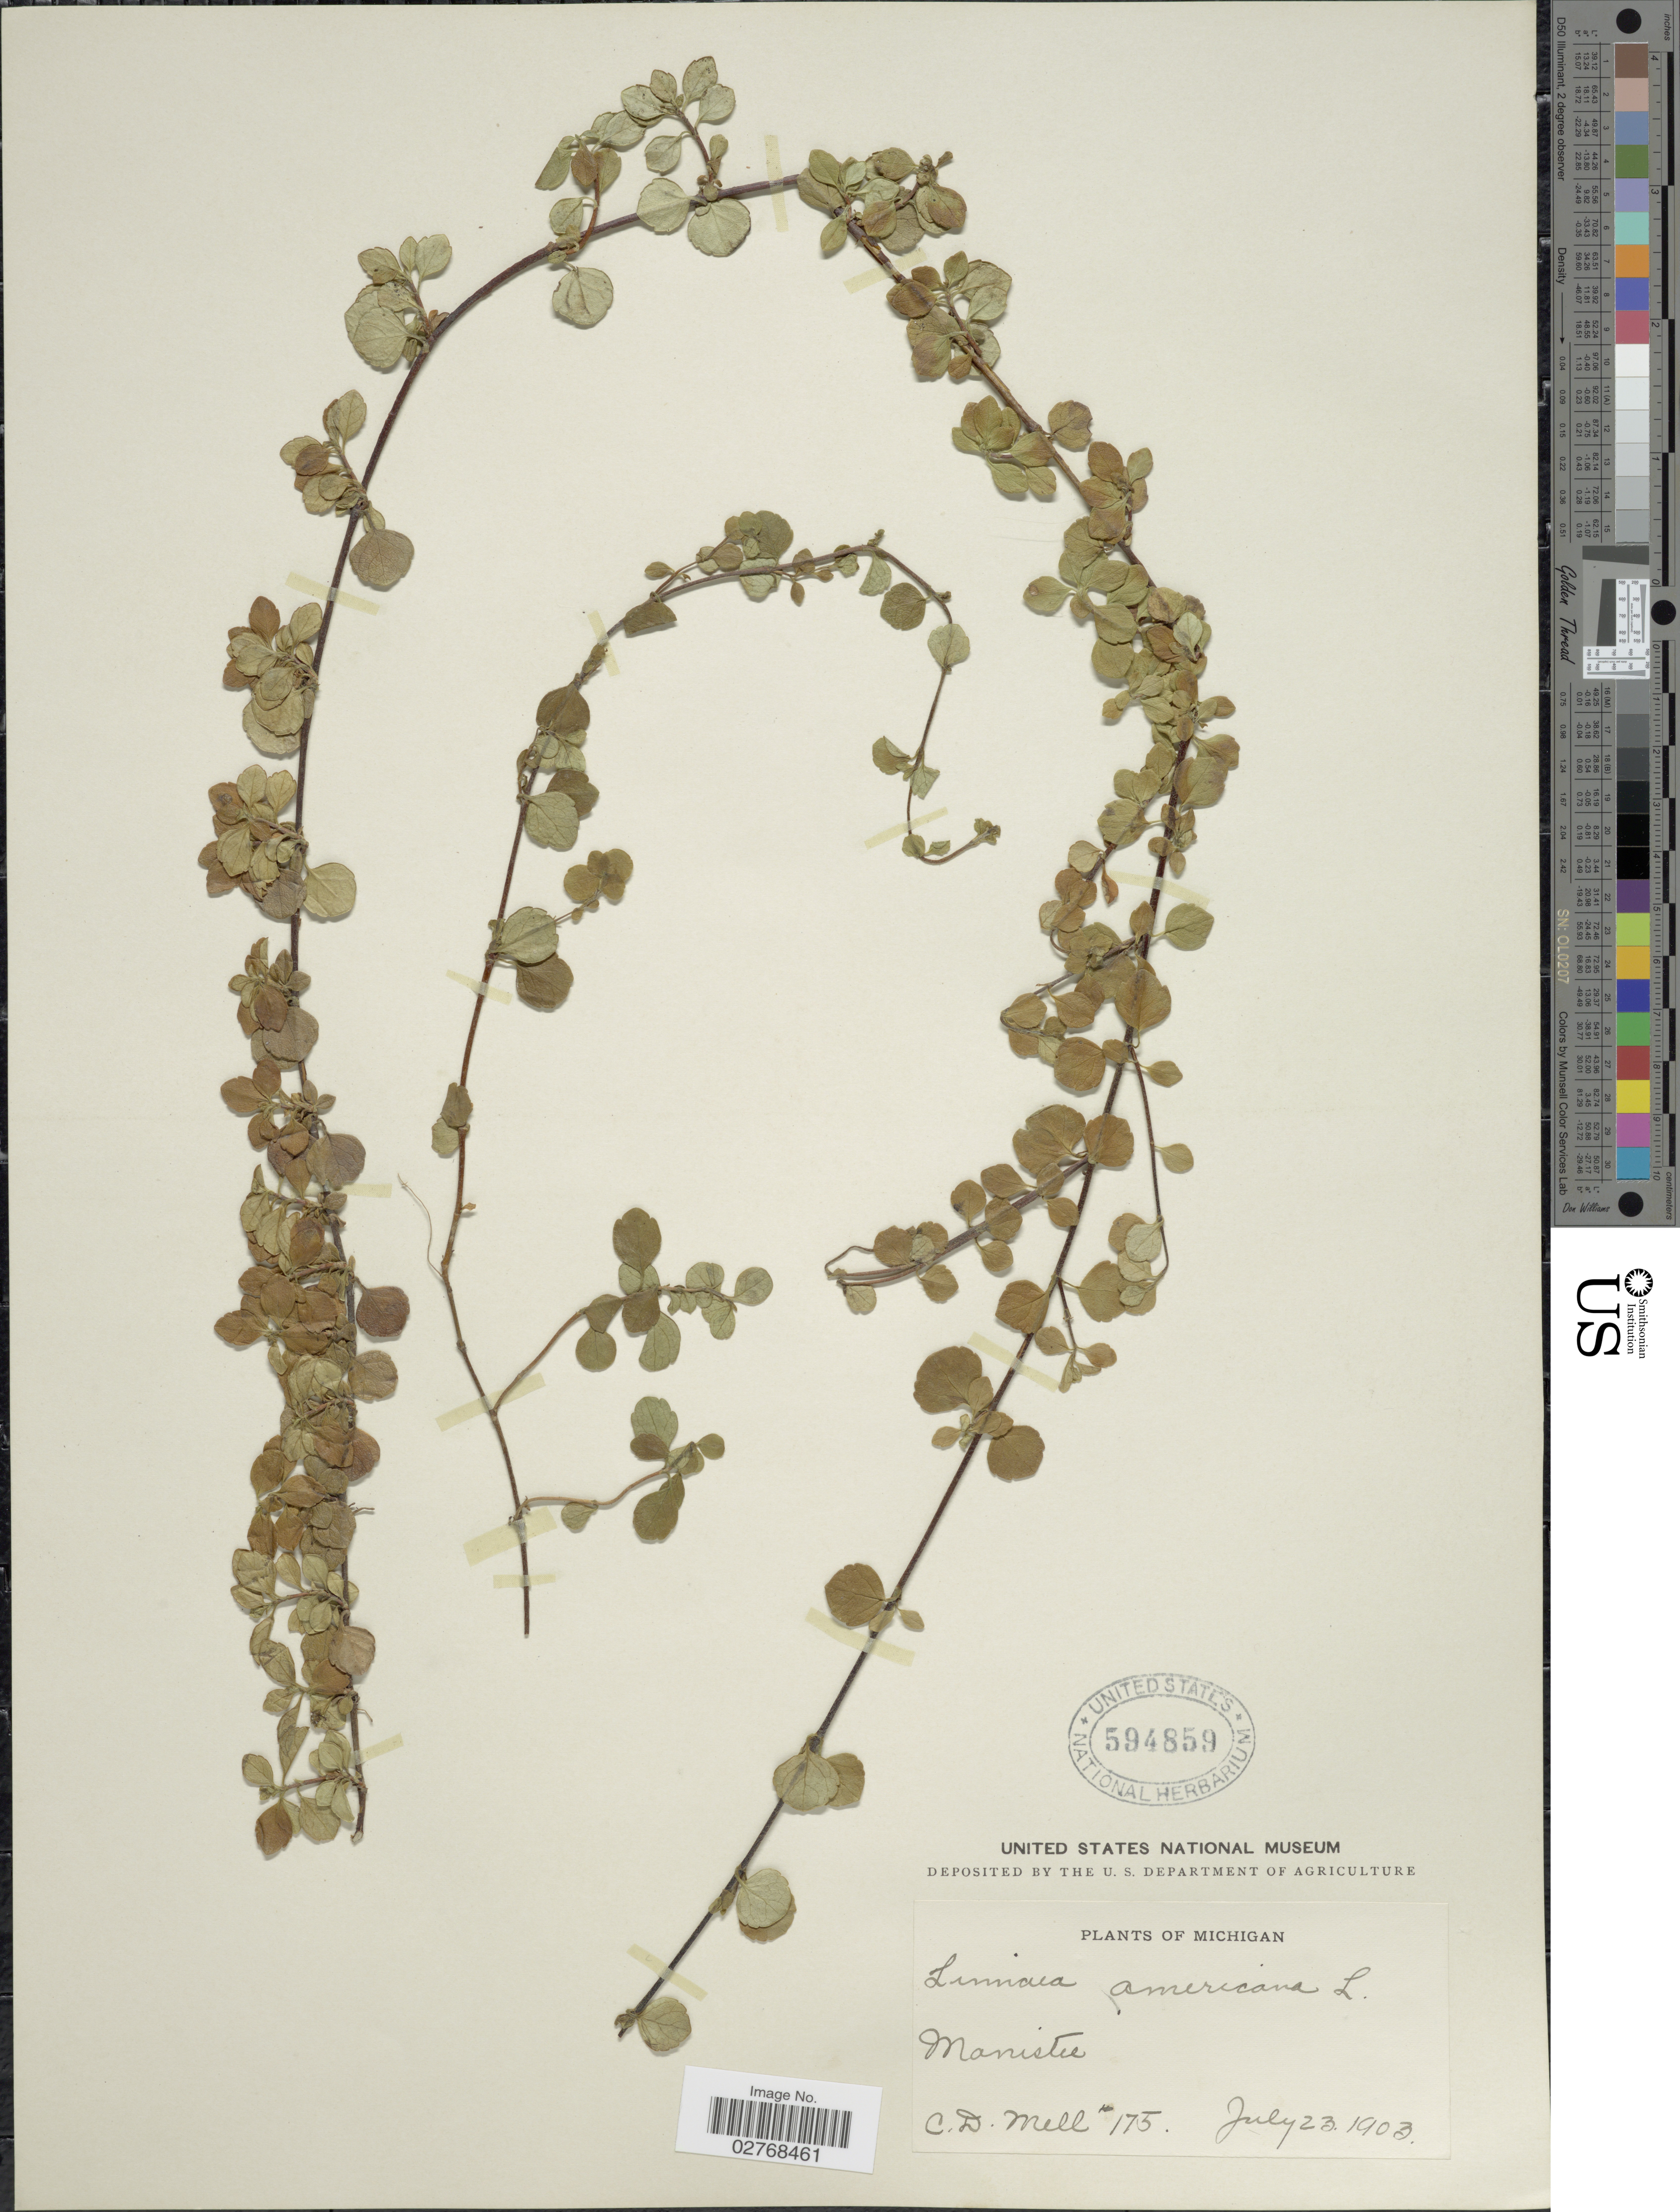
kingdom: Plantae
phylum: Tracheophyta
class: Magnoliopsida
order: Dipsacales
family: Caprifoliaceae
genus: Linnaea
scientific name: Linnaea borealis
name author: L.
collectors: C. D. Mell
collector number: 175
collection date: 1903-07-23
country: United States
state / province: Michigan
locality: Manistee.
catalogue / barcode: US 594859